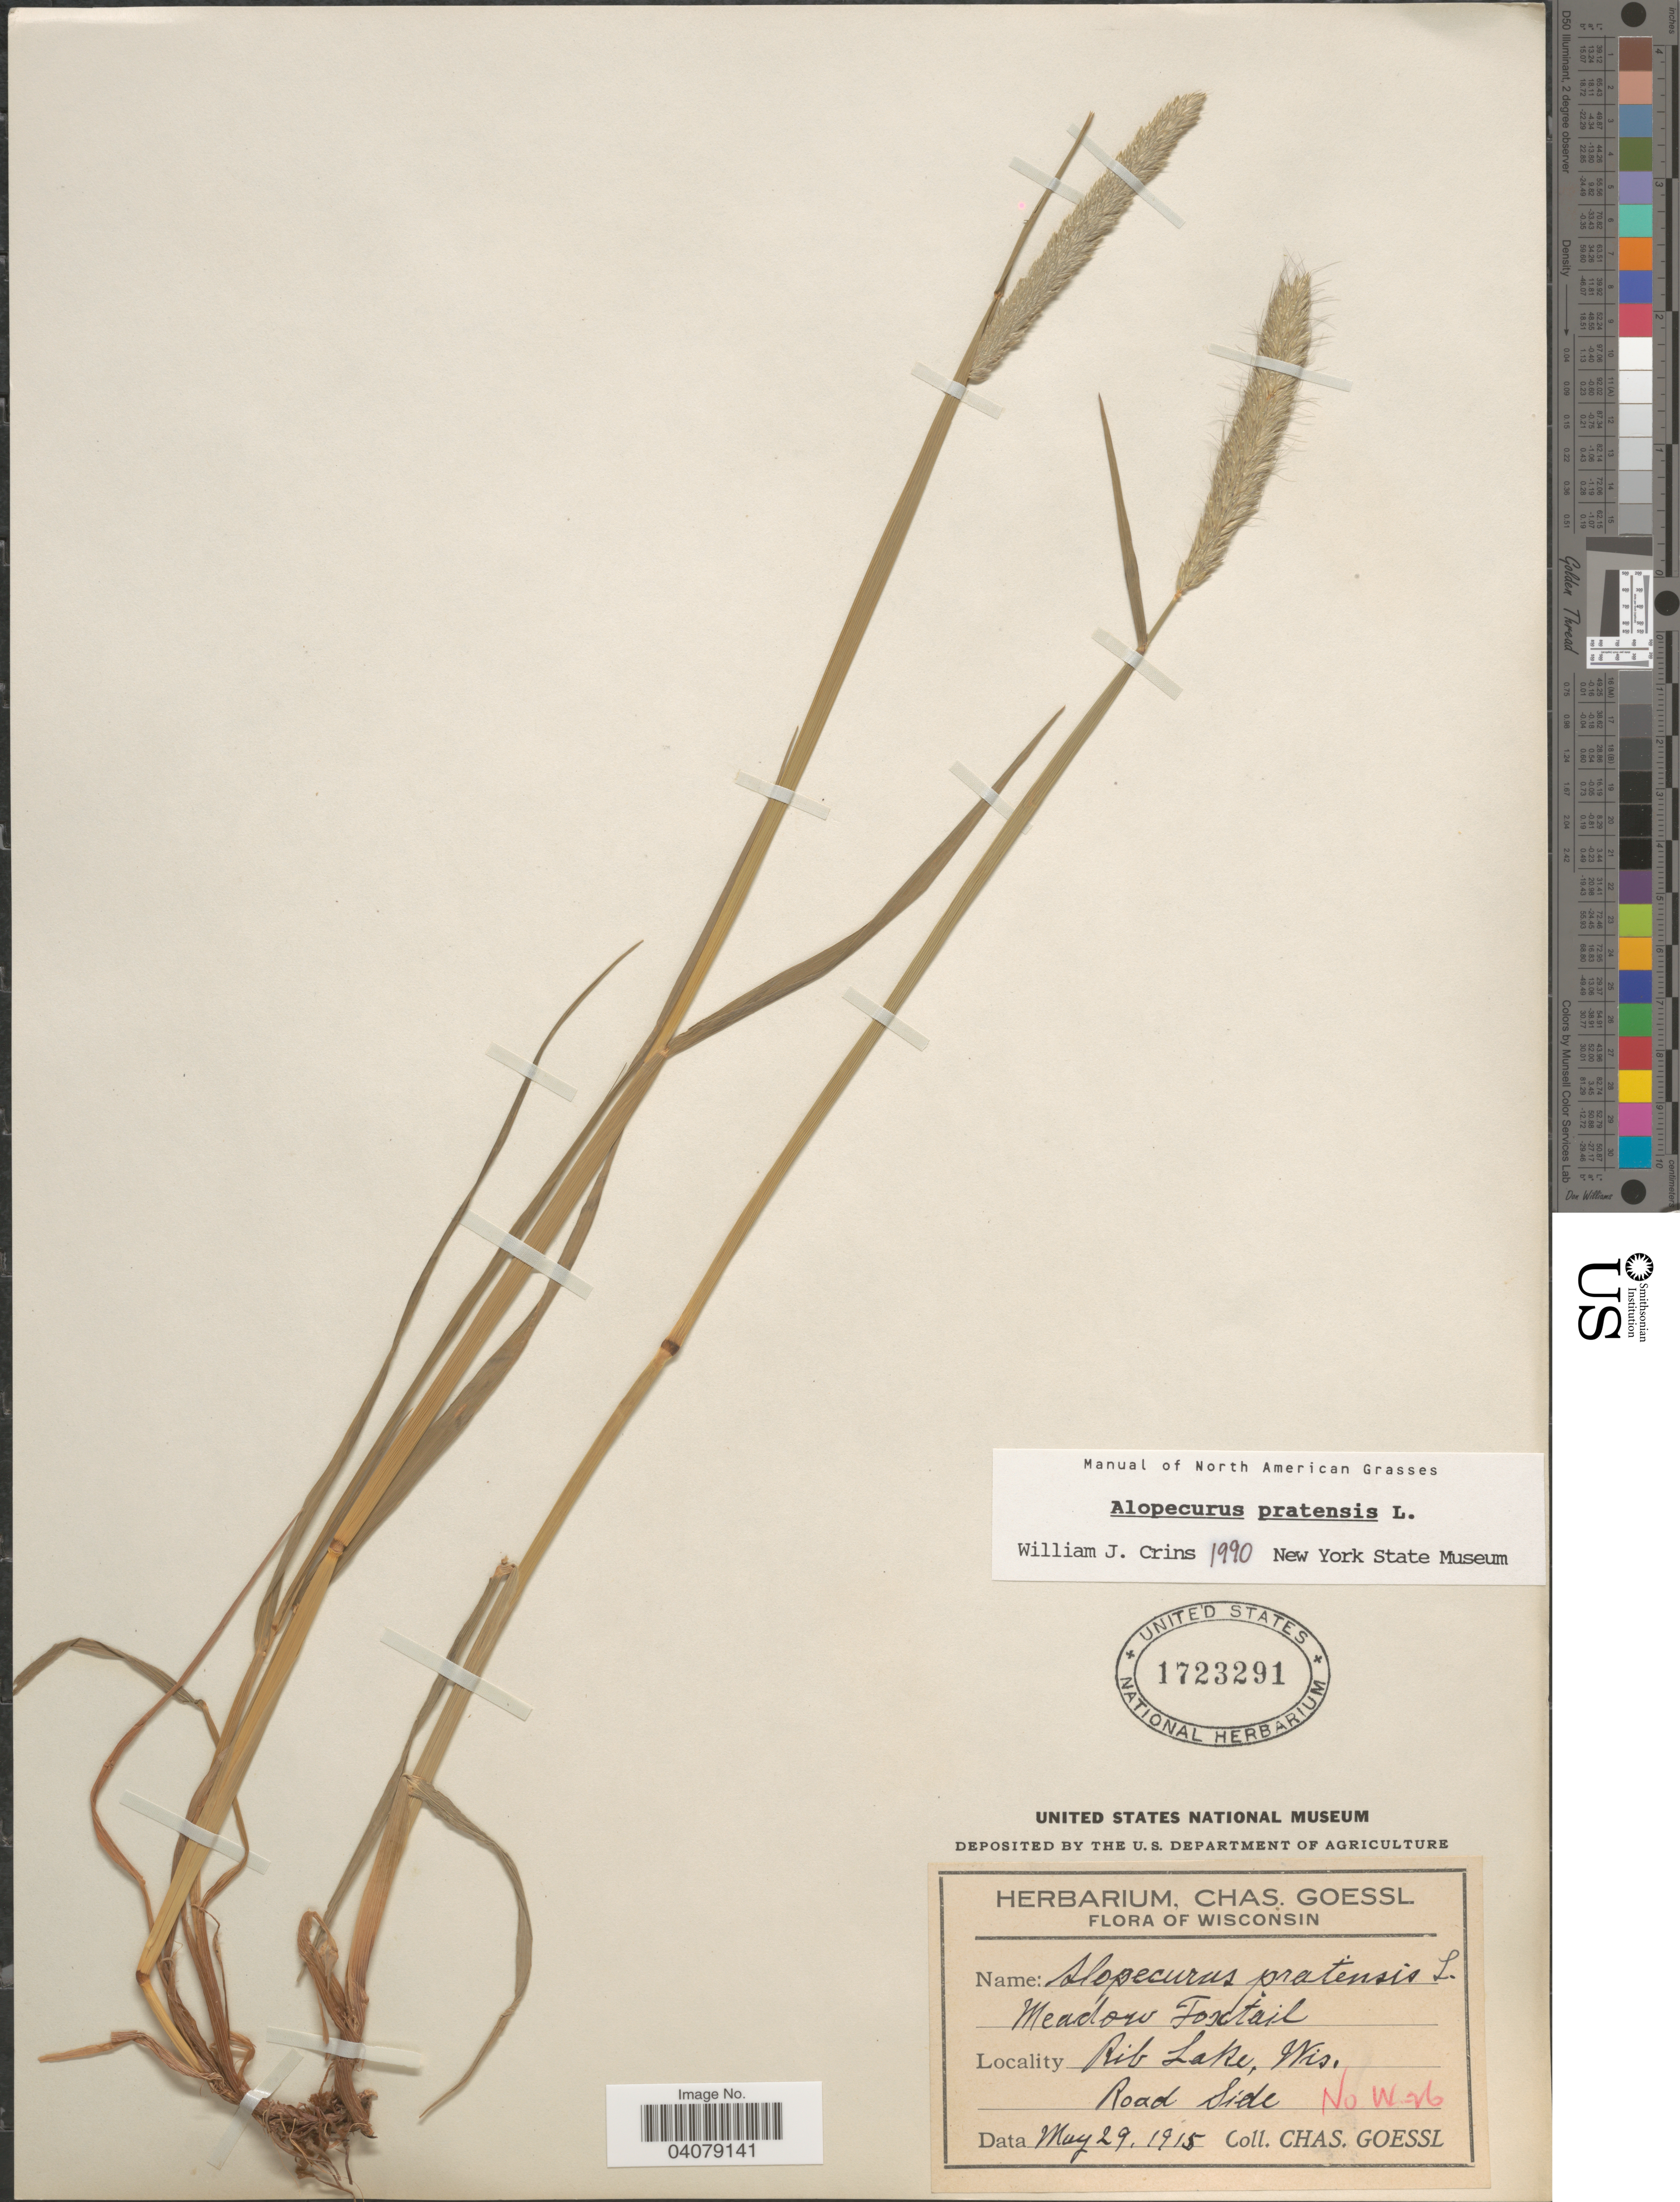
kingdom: Plantae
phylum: Tracheophyta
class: Liliopsida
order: Poales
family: Poaceae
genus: Alopecurus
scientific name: Alopecurus pratensis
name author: L.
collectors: C. Goessl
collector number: W-26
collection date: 1915-05-29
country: United States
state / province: Wisconsin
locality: Meadow Foxtail. Rib Lake. Road Side.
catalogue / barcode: US 1723291